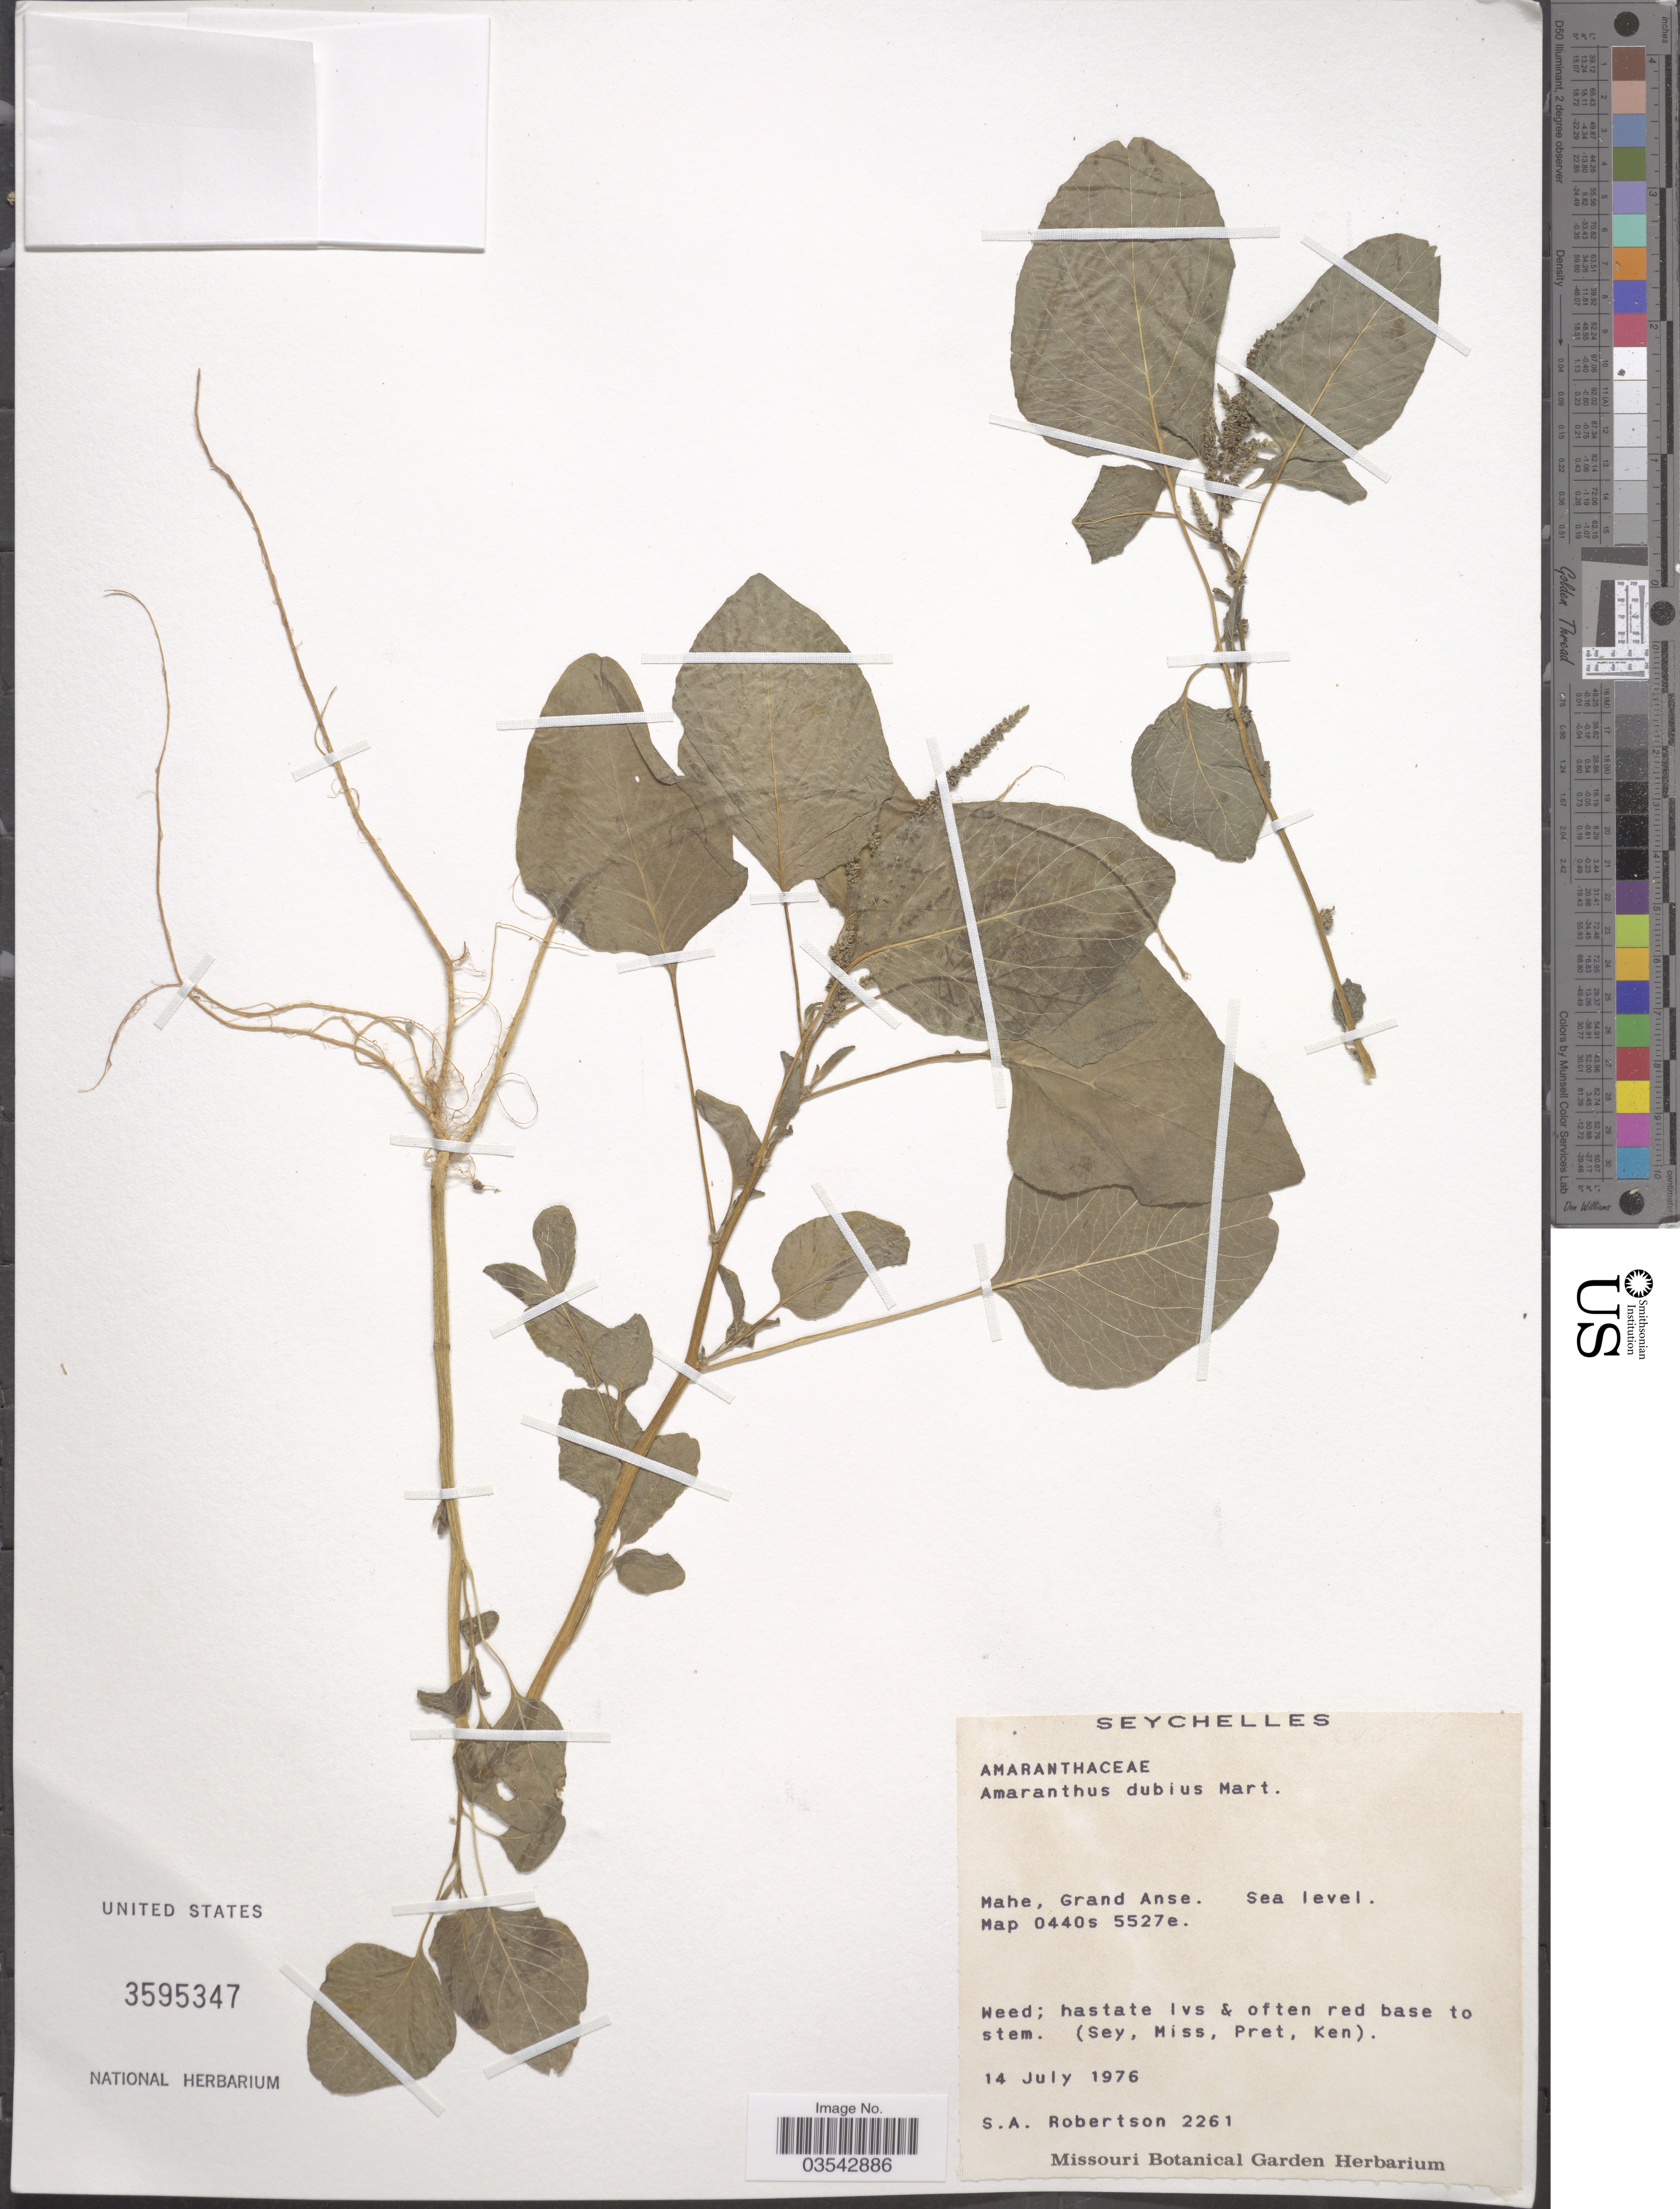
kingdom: Plantae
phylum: Tracheophyta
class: Magnoliopsida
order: Caryophyllales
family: Amaranthaceae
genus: Amaranthus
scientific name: Amaranthus dubius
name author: Mart. ex Thell.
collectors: S. A. Robertson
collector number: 2261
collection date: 1976-07-14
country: Seychelles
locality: Mahe, Grand Anse.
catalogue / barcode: US 3595347